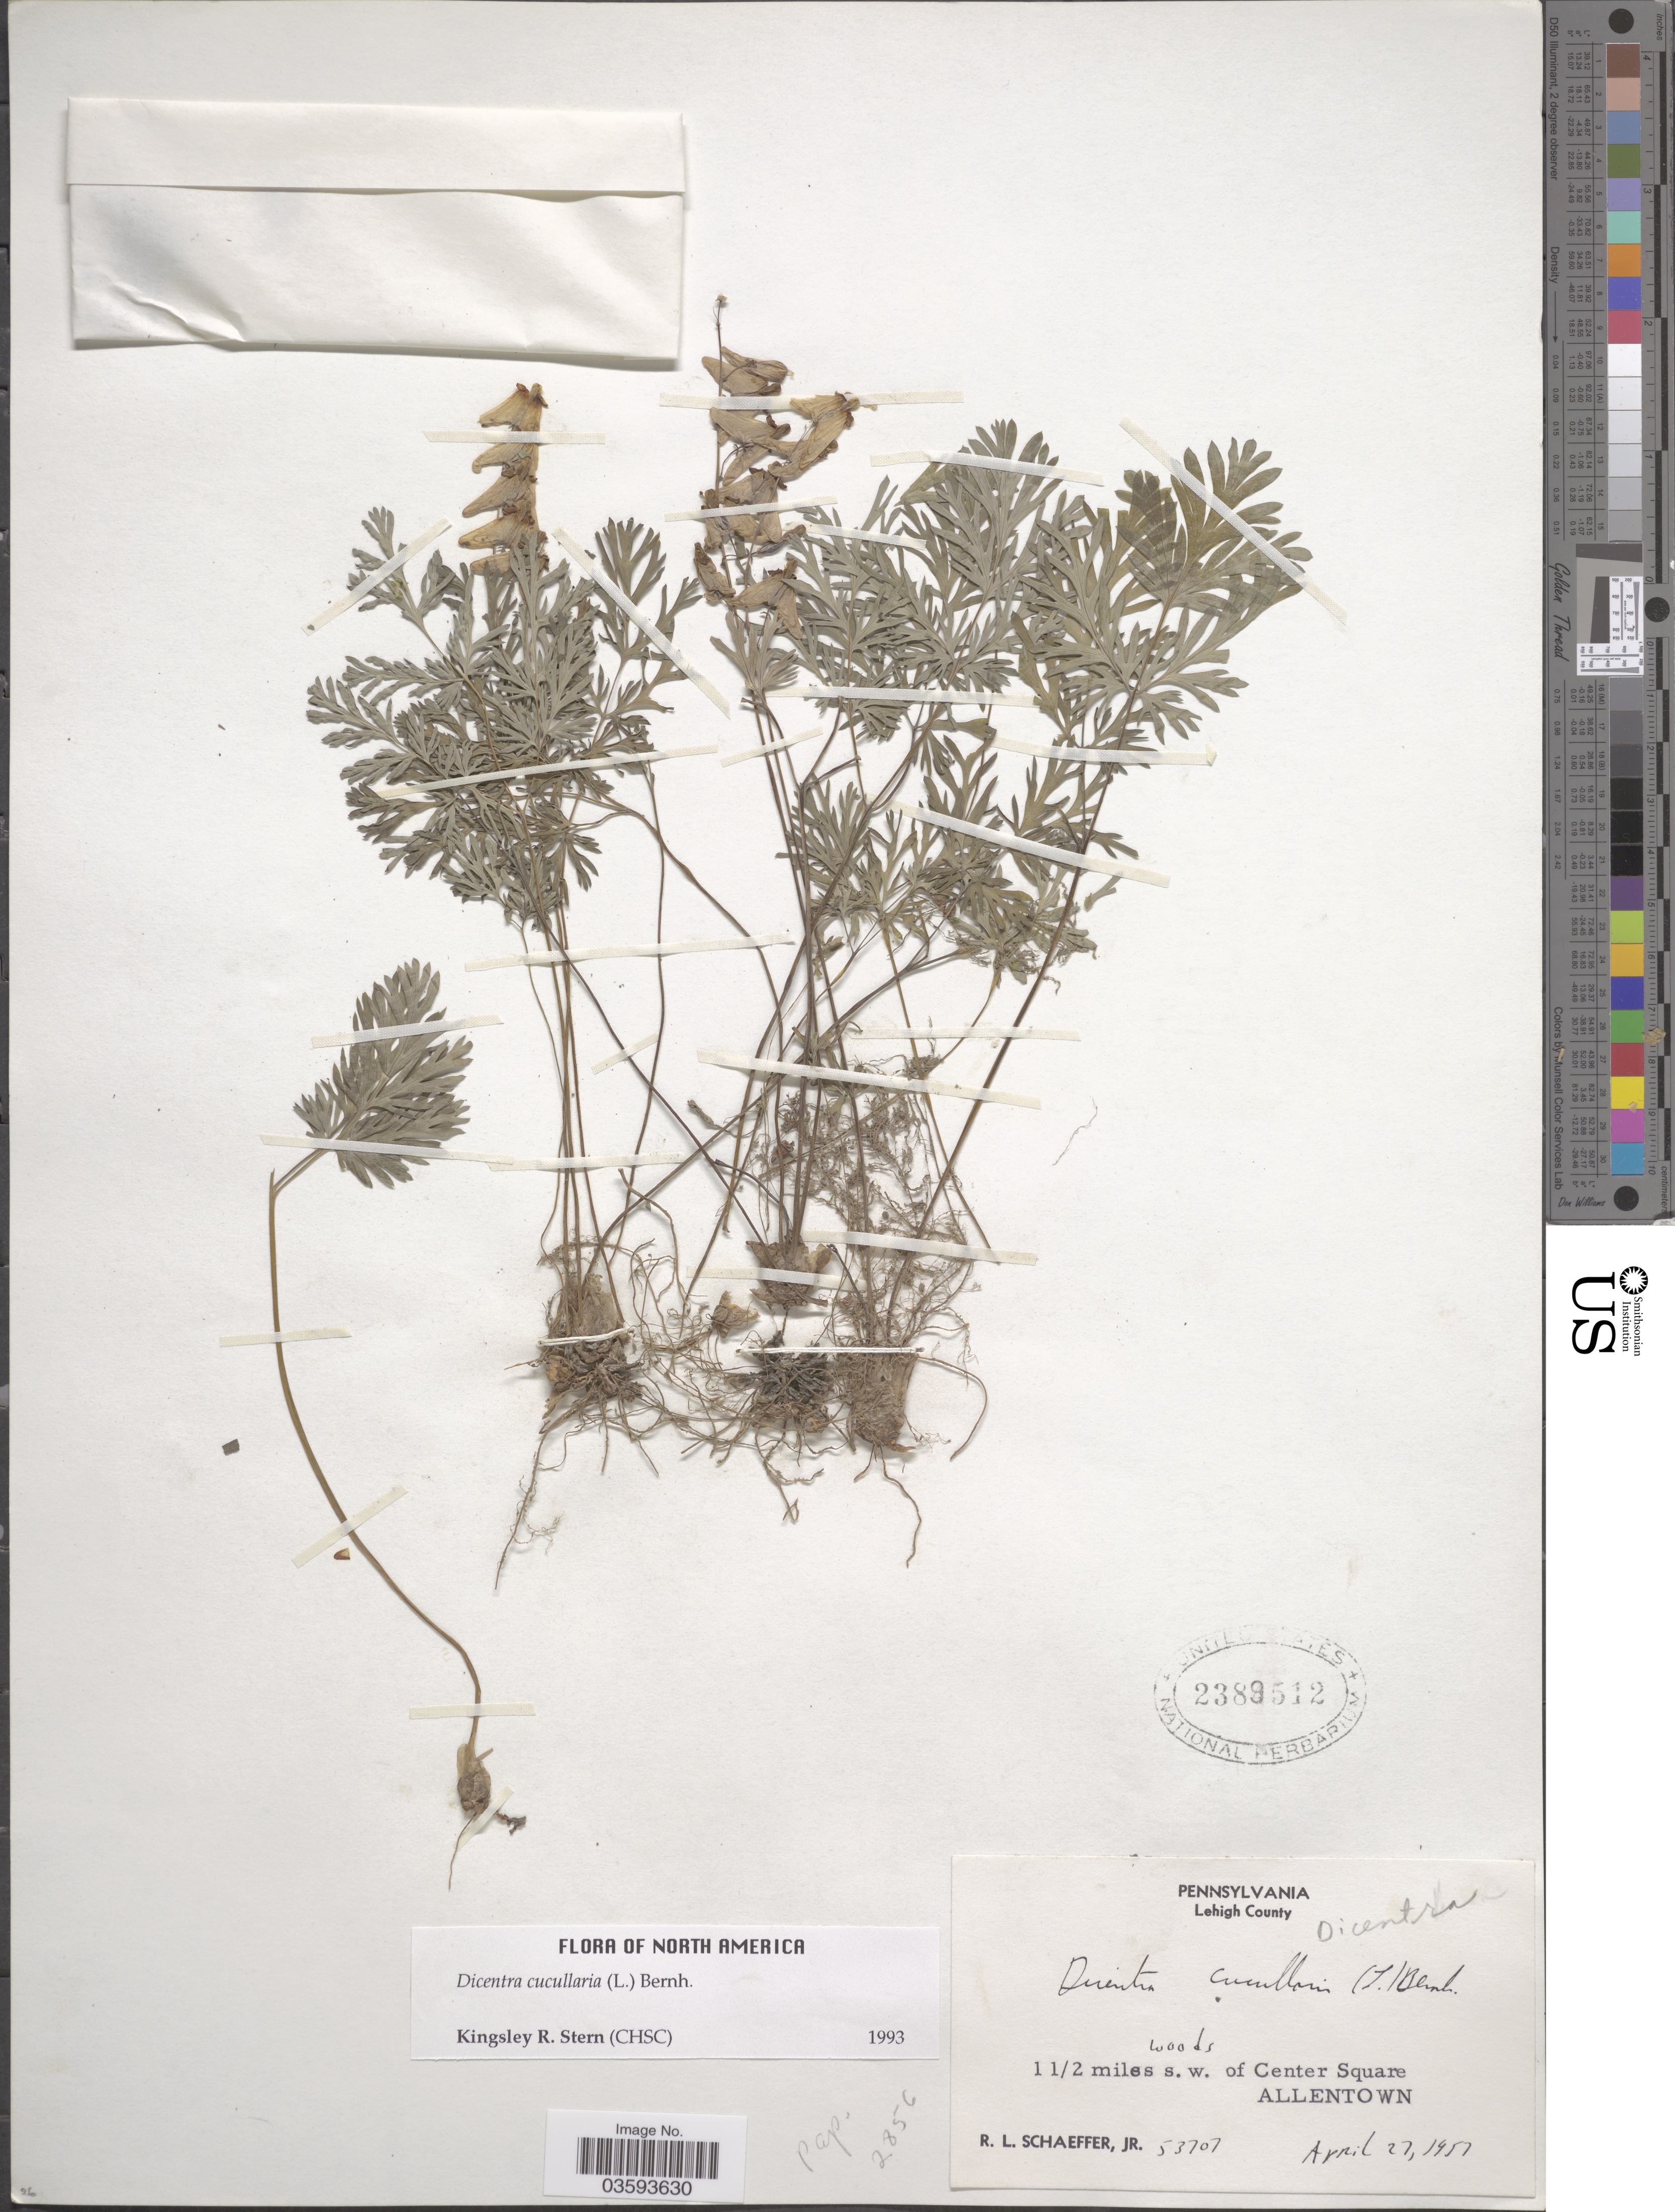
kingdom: Plantae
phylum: Tracheophyta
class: Magnoliopsida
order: Ranunculales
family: Papaveraceae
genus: Dicentra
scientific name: Dicentra cucullaria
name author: (L.) Bernh.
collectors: R. L. Schaeffer Jr.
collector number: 53707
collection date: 1957-04-27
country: United States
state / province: Pennsylvania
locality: Lehigh County. 1½ miles s.w. of Center Square. Allentown.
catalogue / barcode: US 2389512